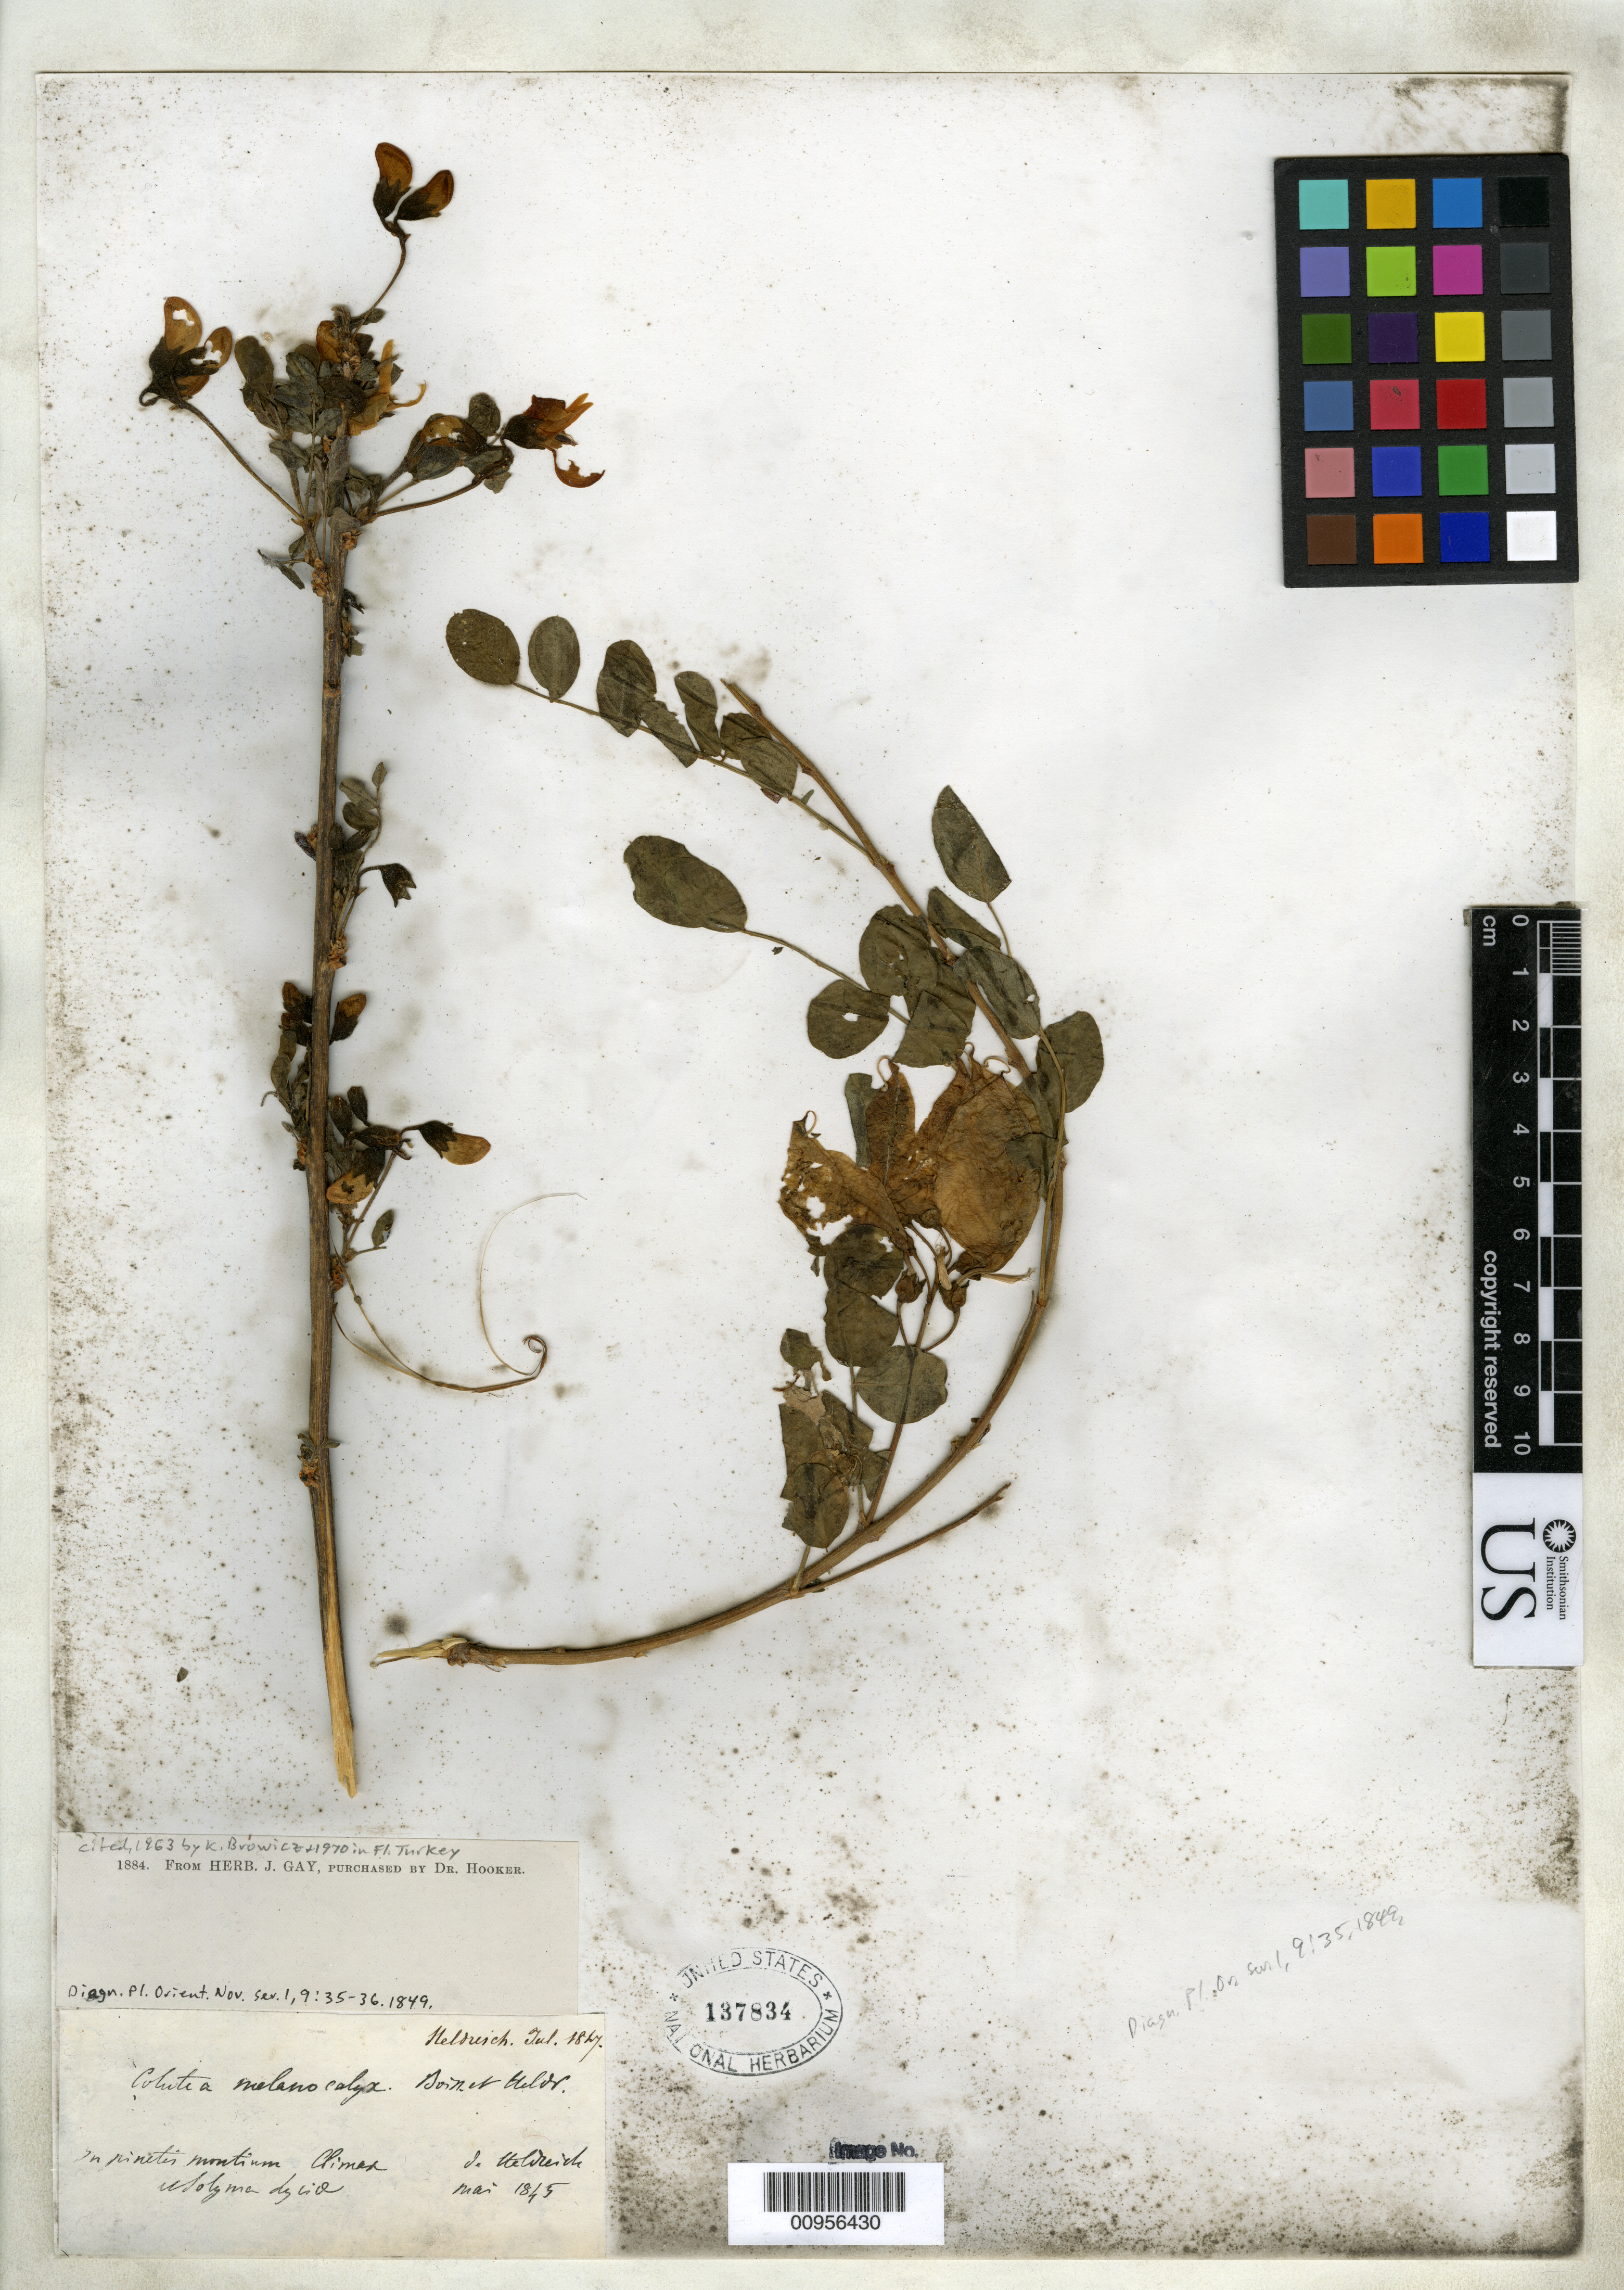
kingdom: Plantae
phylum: Tracheophyta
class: Magnoliopsida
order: Fabales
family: Fabaceae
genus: Colutea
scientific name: Colutea melanocalyx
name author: Boiss. & Heldr.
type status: Syntype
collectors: T. H. von Heldreich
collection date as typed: May 1845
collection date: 1845-05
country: Turkey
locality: In pinetis montium Climax, Solyma Lycia.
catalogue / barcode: US 137834